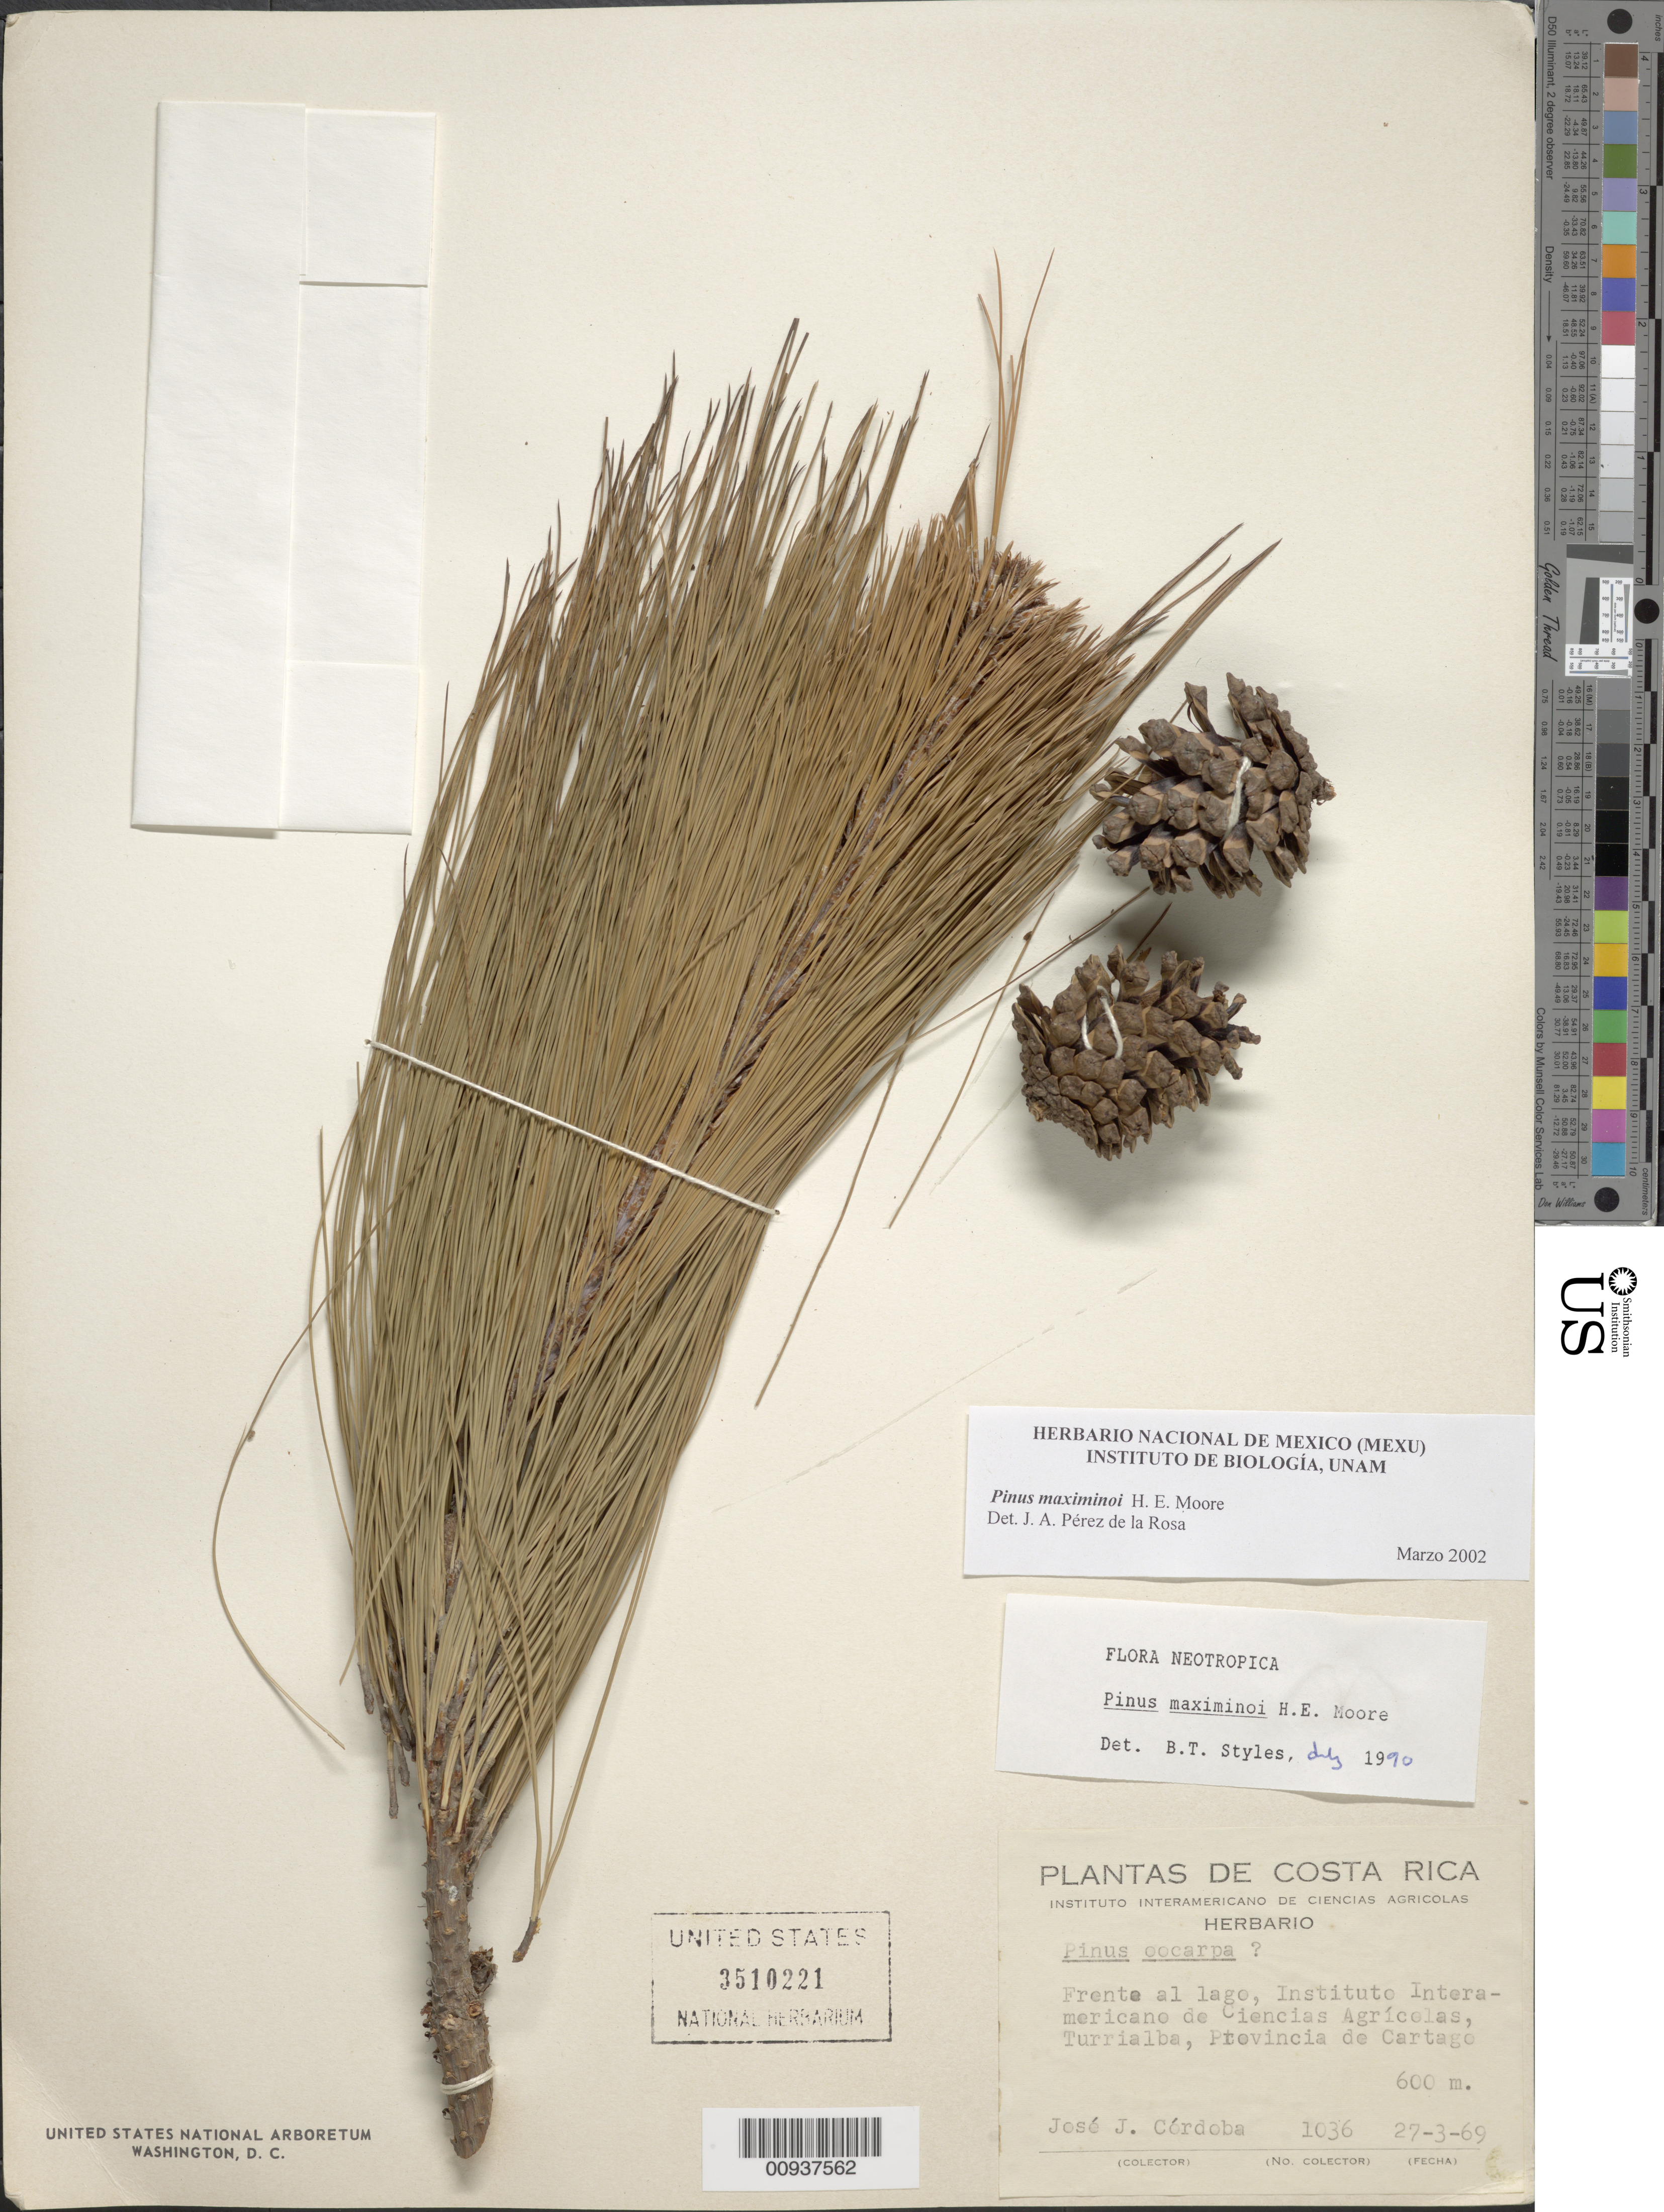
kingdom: Plantae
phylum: Tracheophyta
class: Pinopsida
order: Pinales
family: Pinaceae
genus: Pinus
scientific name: Pinus maximinoi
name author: H.E. Moore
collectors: J. Cordoba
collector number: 1036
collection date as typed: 27 Mar 1969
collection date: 1969-03-27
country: Costa Rica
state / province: Cartago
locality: Frente al lago, Instituto Interamericano de Ciencias Agrícolas, Turrialba.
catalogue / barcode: US 3510221